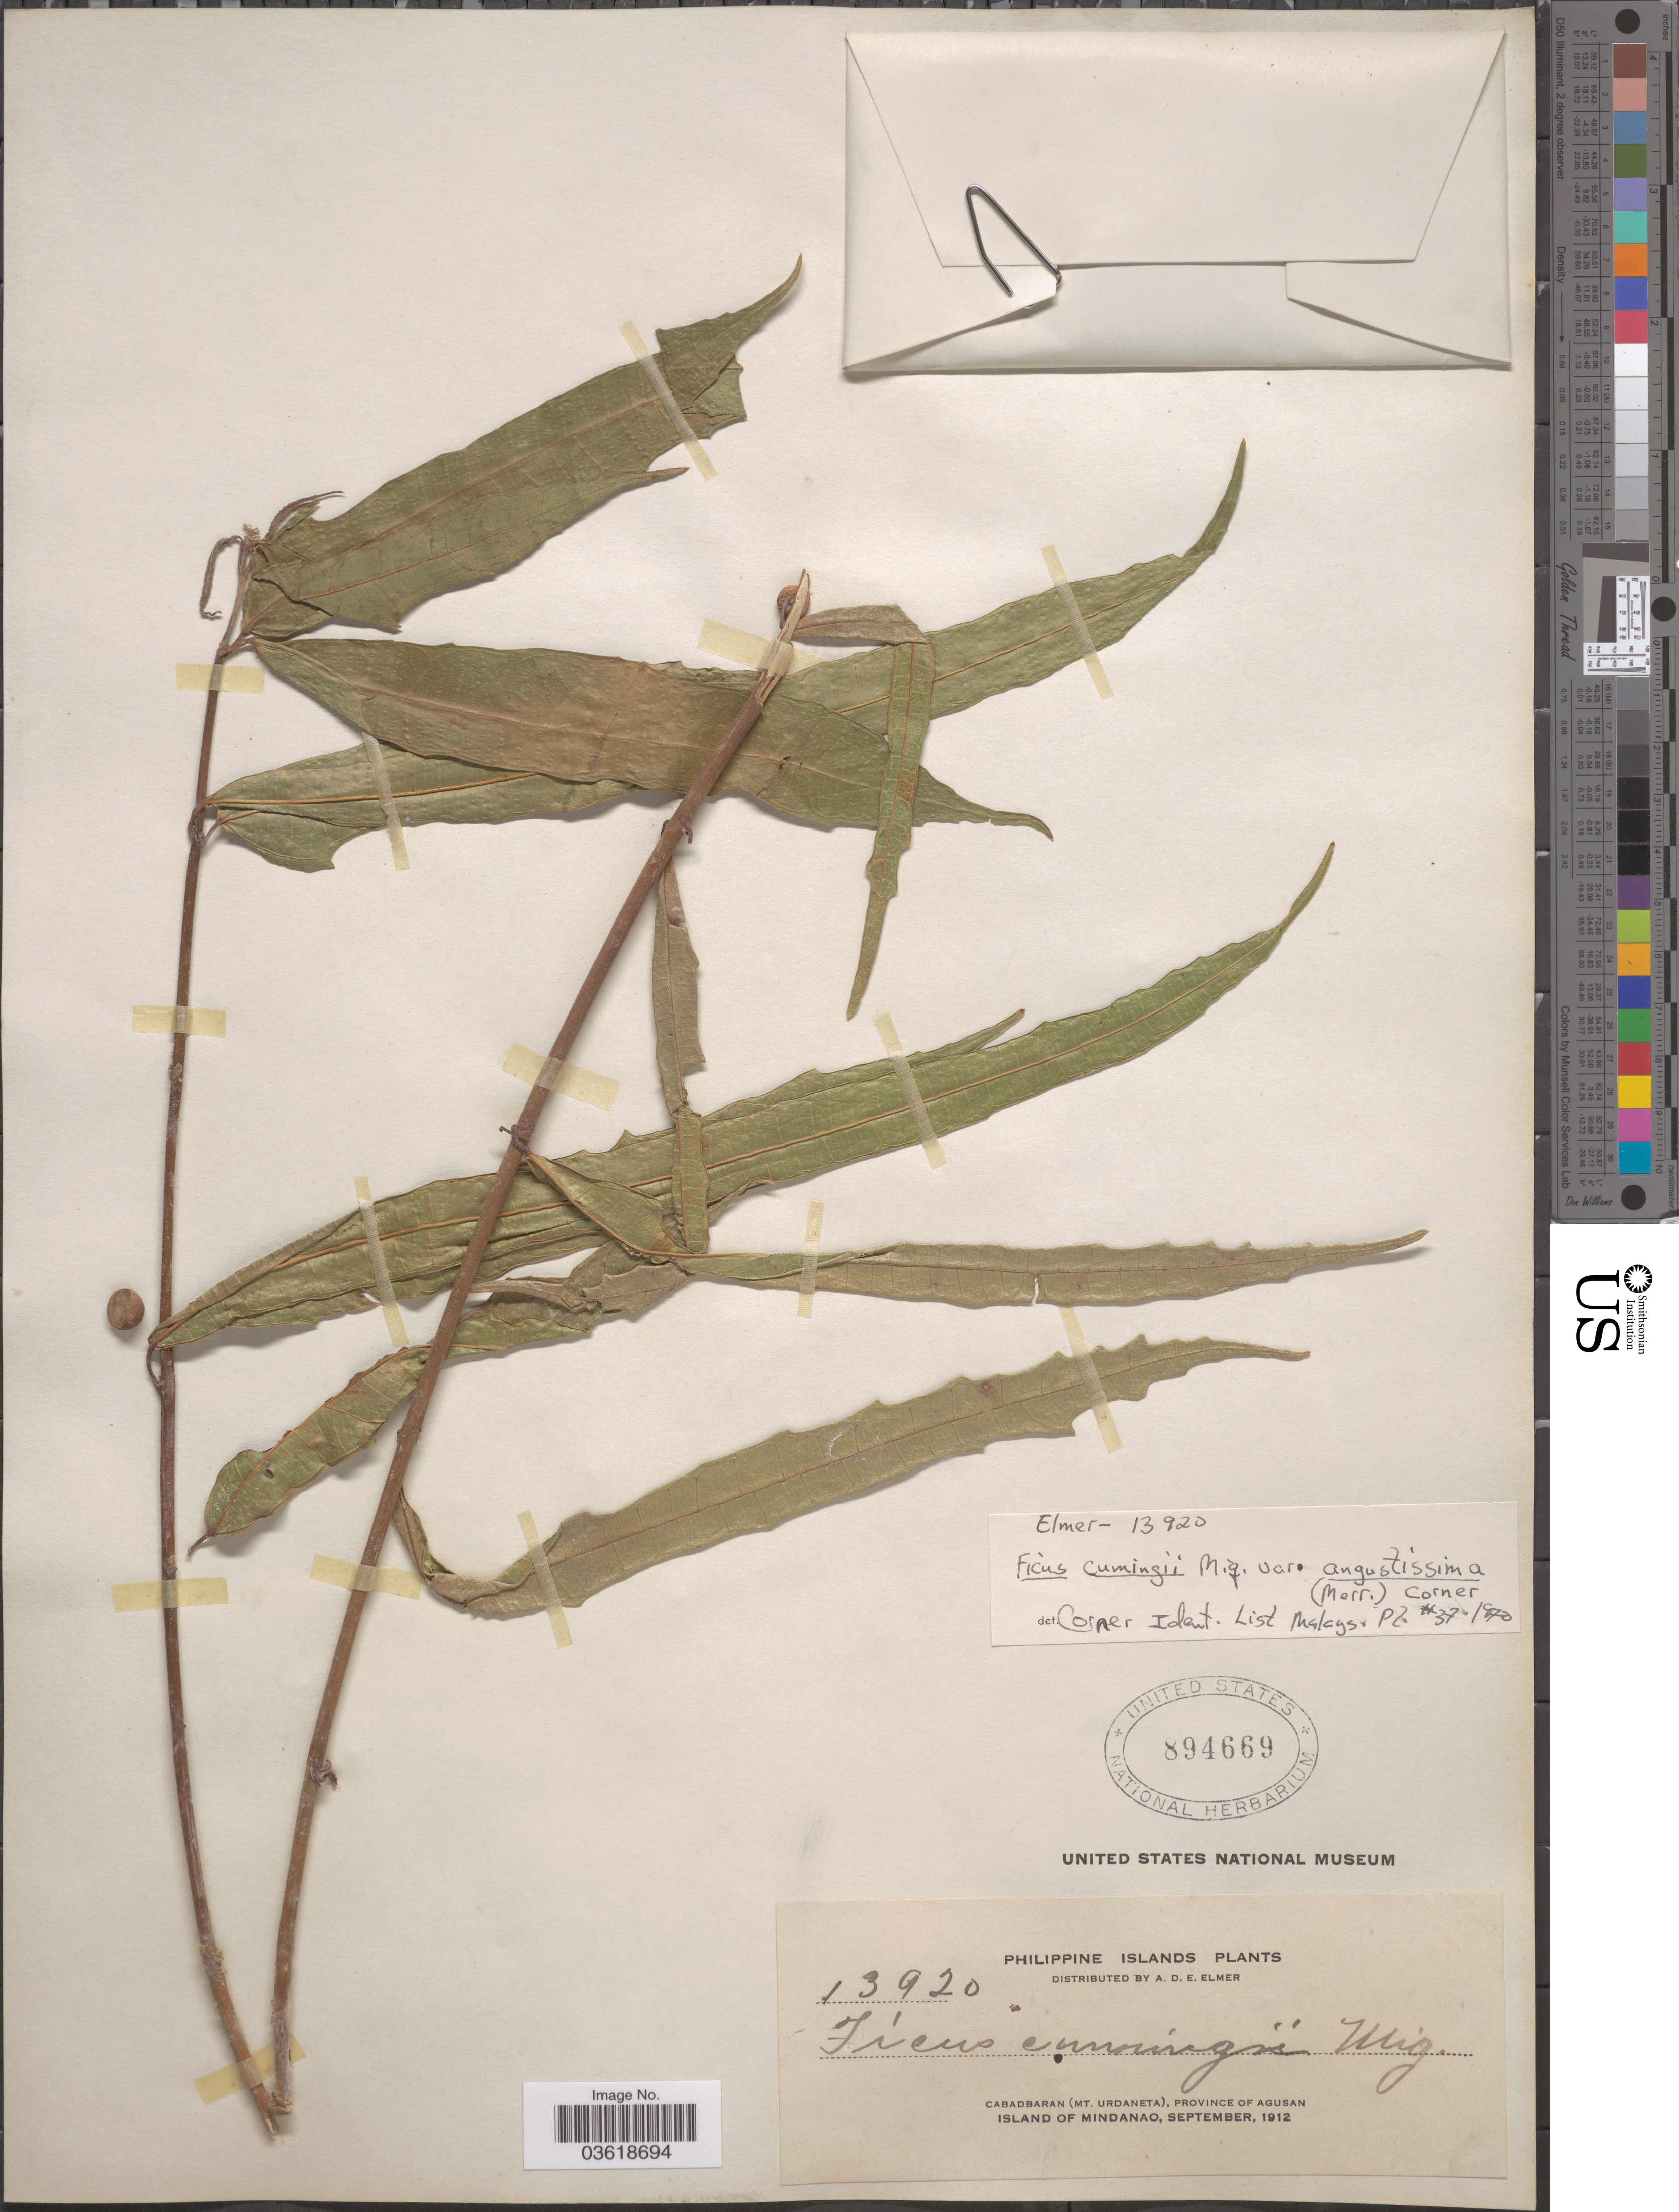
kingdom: Plantae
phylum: Tracheophyta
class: Magnoliopsida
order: Rosales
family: Moraceae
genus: Ficus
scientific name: Ficus cumingii var. angustissima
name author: (Merr.) Corner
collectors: A. D. E. Elmer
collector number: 13920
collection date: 1912-09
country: Philippines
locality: Philippine Islands. Cabadbaran (Mt. Urdaneta), Province of Agusan. Island of Mindanao.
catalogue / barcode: US 894669